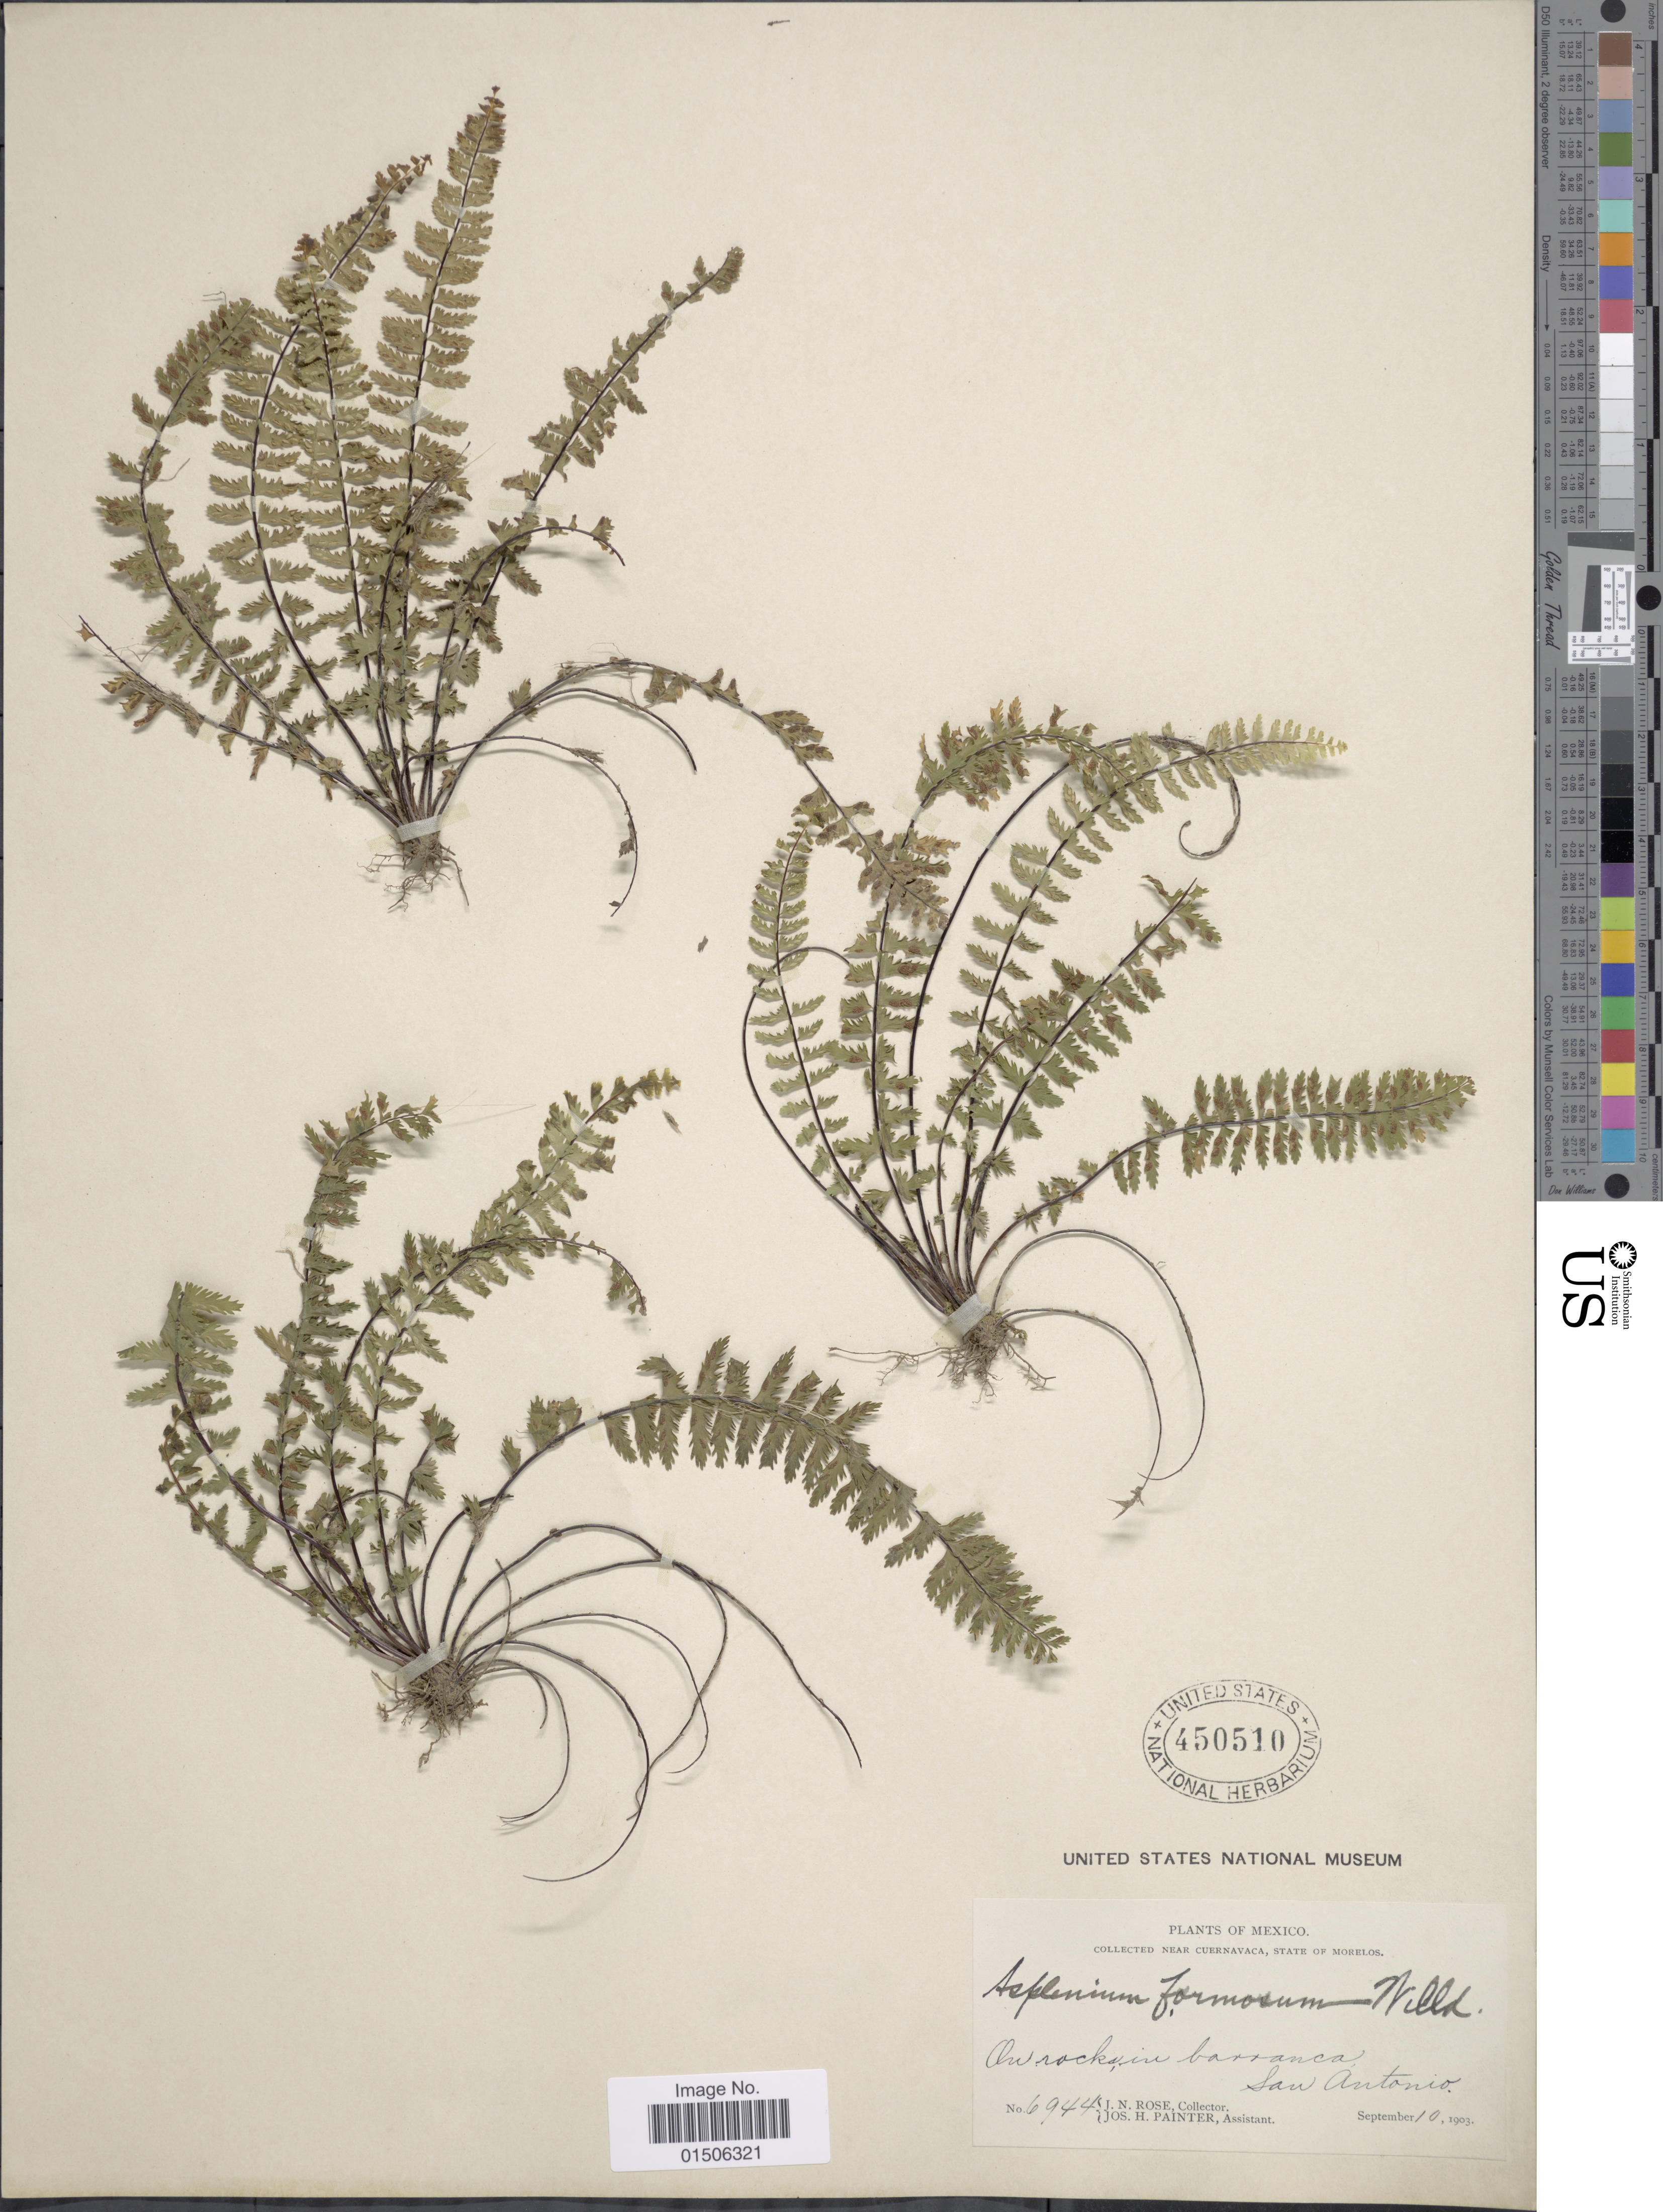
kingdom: Plantae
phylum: Tracheophyta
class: Polypodiopsida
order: Polypodiales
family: Aspleniaceae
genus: Asplenium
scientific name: Asplenium formosum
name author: Willd.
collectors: J. N. Rose & J. H. Painter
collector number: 6944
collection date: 1903-09-10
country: Mexico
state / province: Morelos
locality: Near Cuernavaca,State of Morelos, On rocks in barranca, San Antonio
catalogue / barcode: US 450510